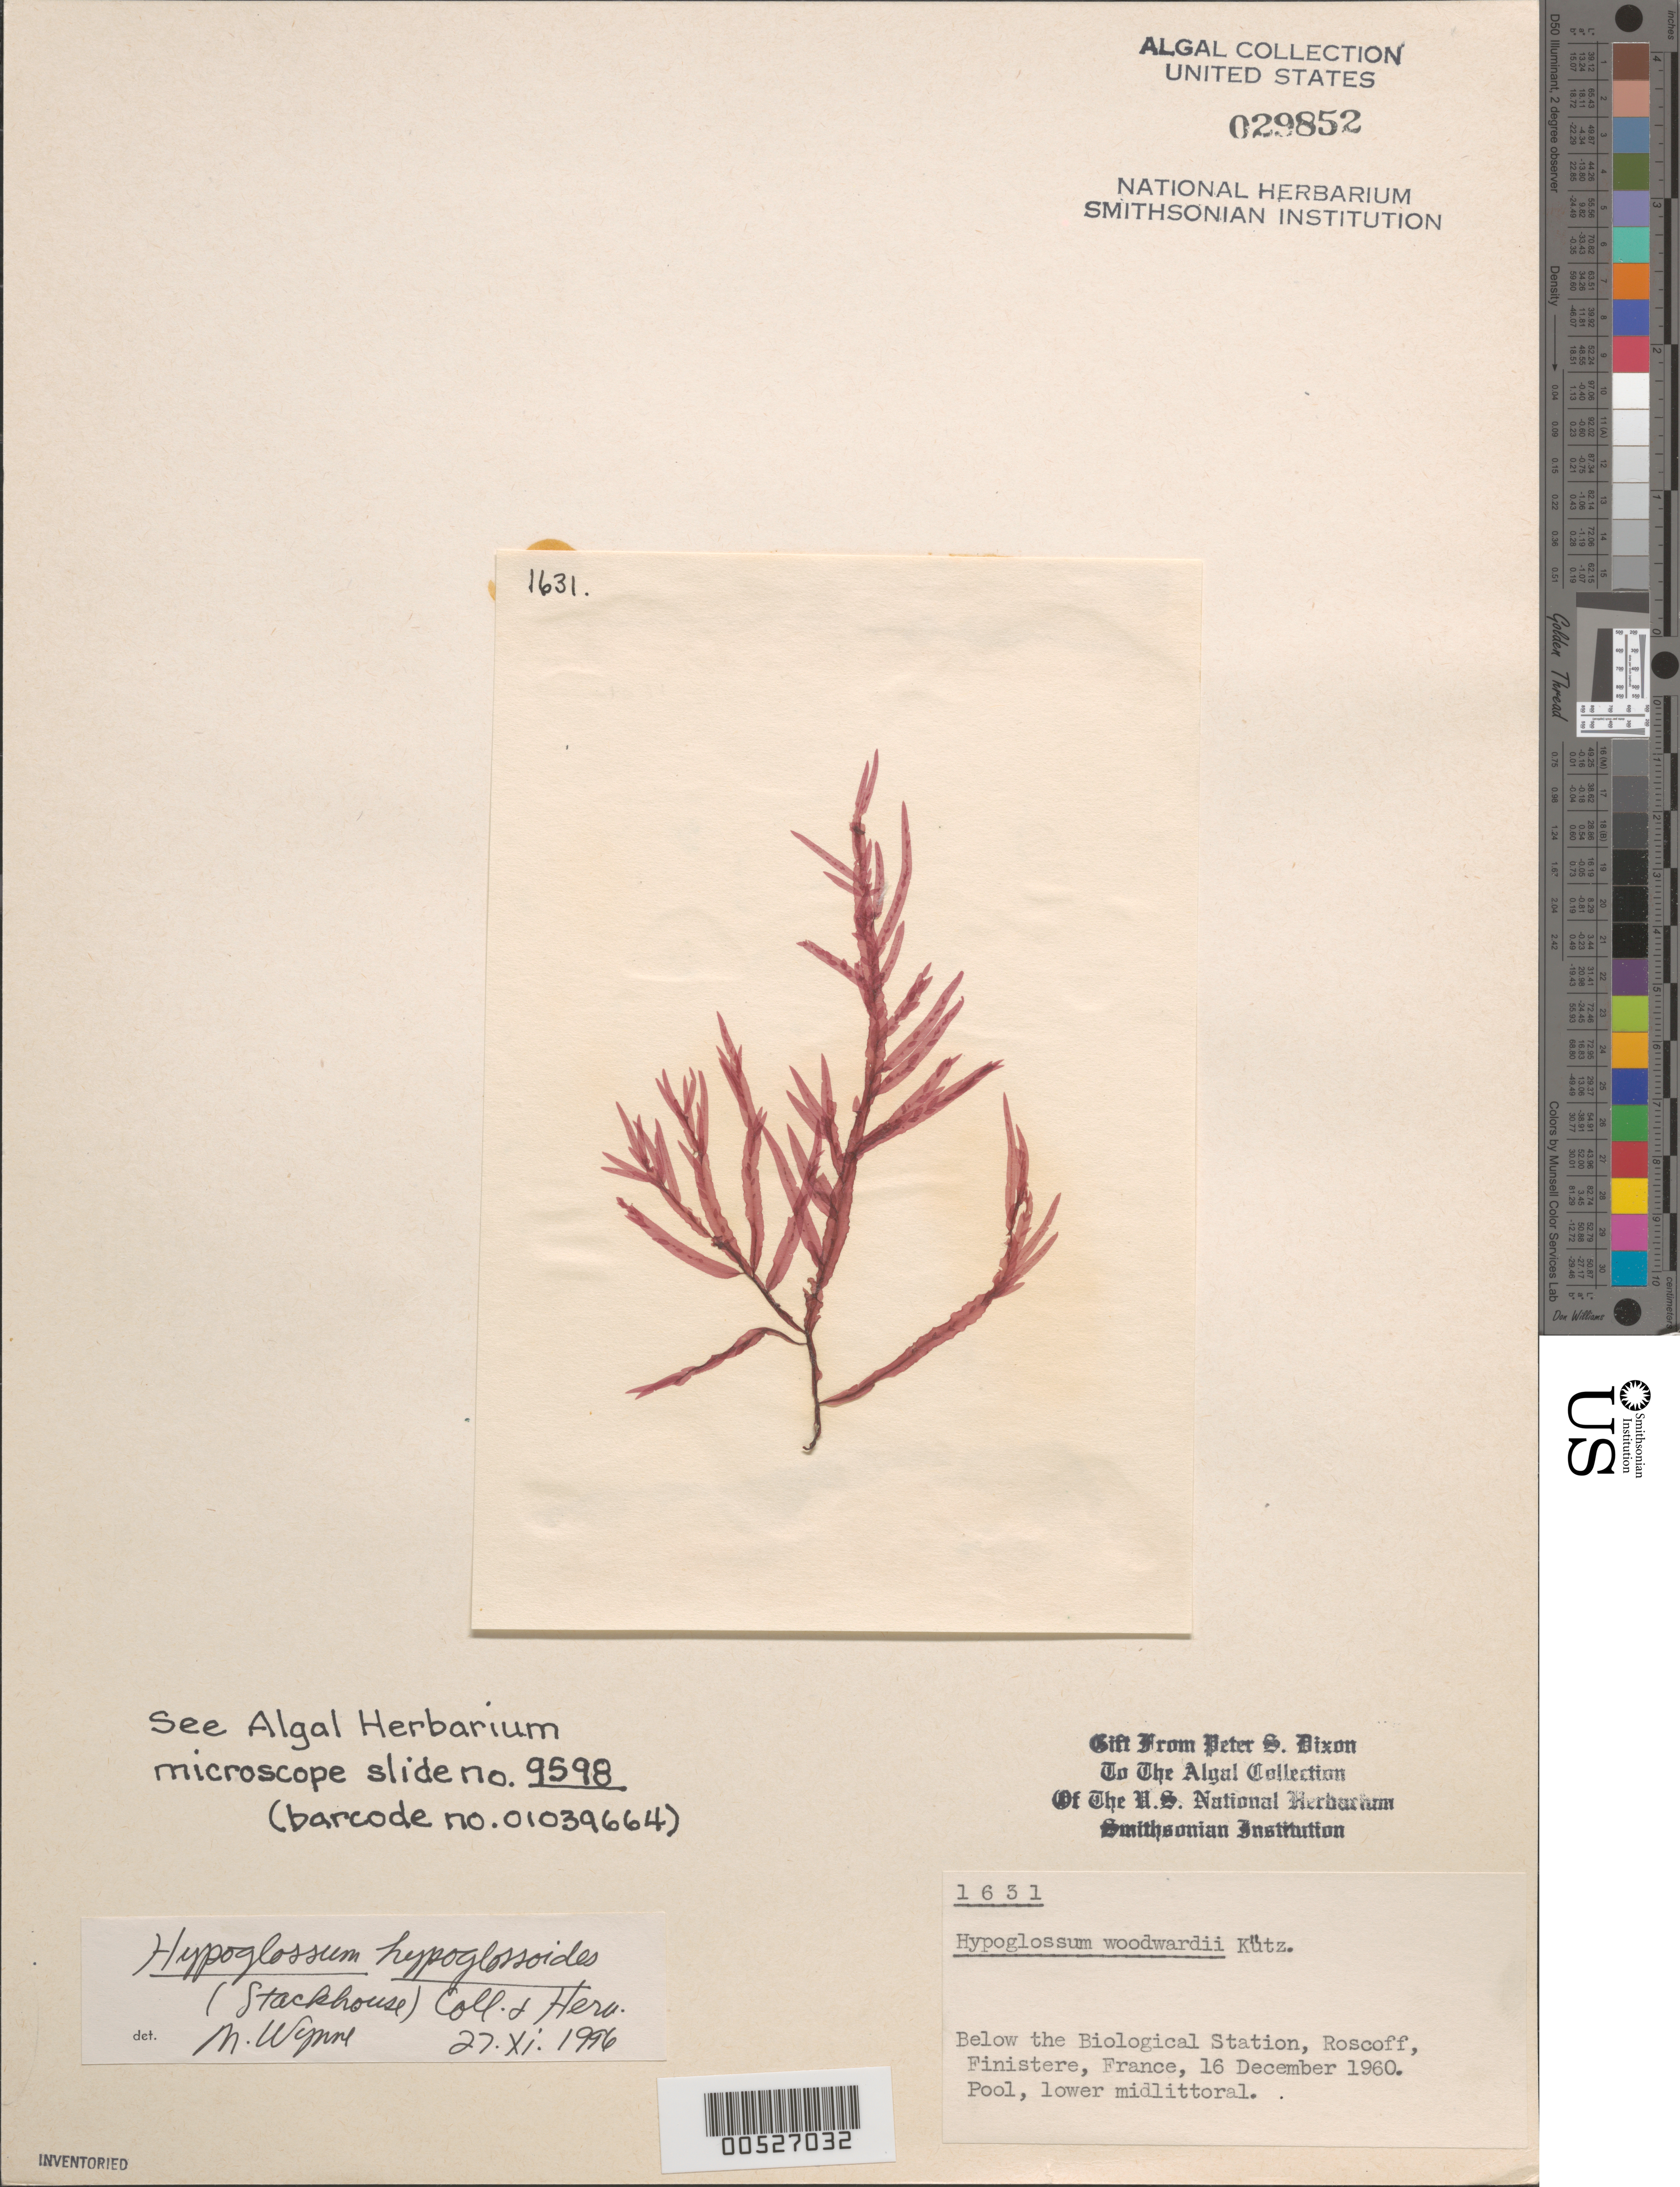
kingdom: Plantae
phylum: Rhodophyta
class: Florideophyceae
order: Ceramiales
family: Delesseriaceae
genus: Hypoglossum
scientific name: Hypoglossum hypoglossoides (Harv.) Womersley & Shepley, nom. illeg.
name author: (Harv.) Womersley & Shepley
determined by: Wynne, M. J.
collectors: P. S. Dixon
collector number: PSD 1631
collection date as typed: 16 Dec 1960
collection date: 1960-12-16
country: France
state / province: Bretagne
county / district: Finistère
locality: Roscoff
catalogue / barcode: US 29852